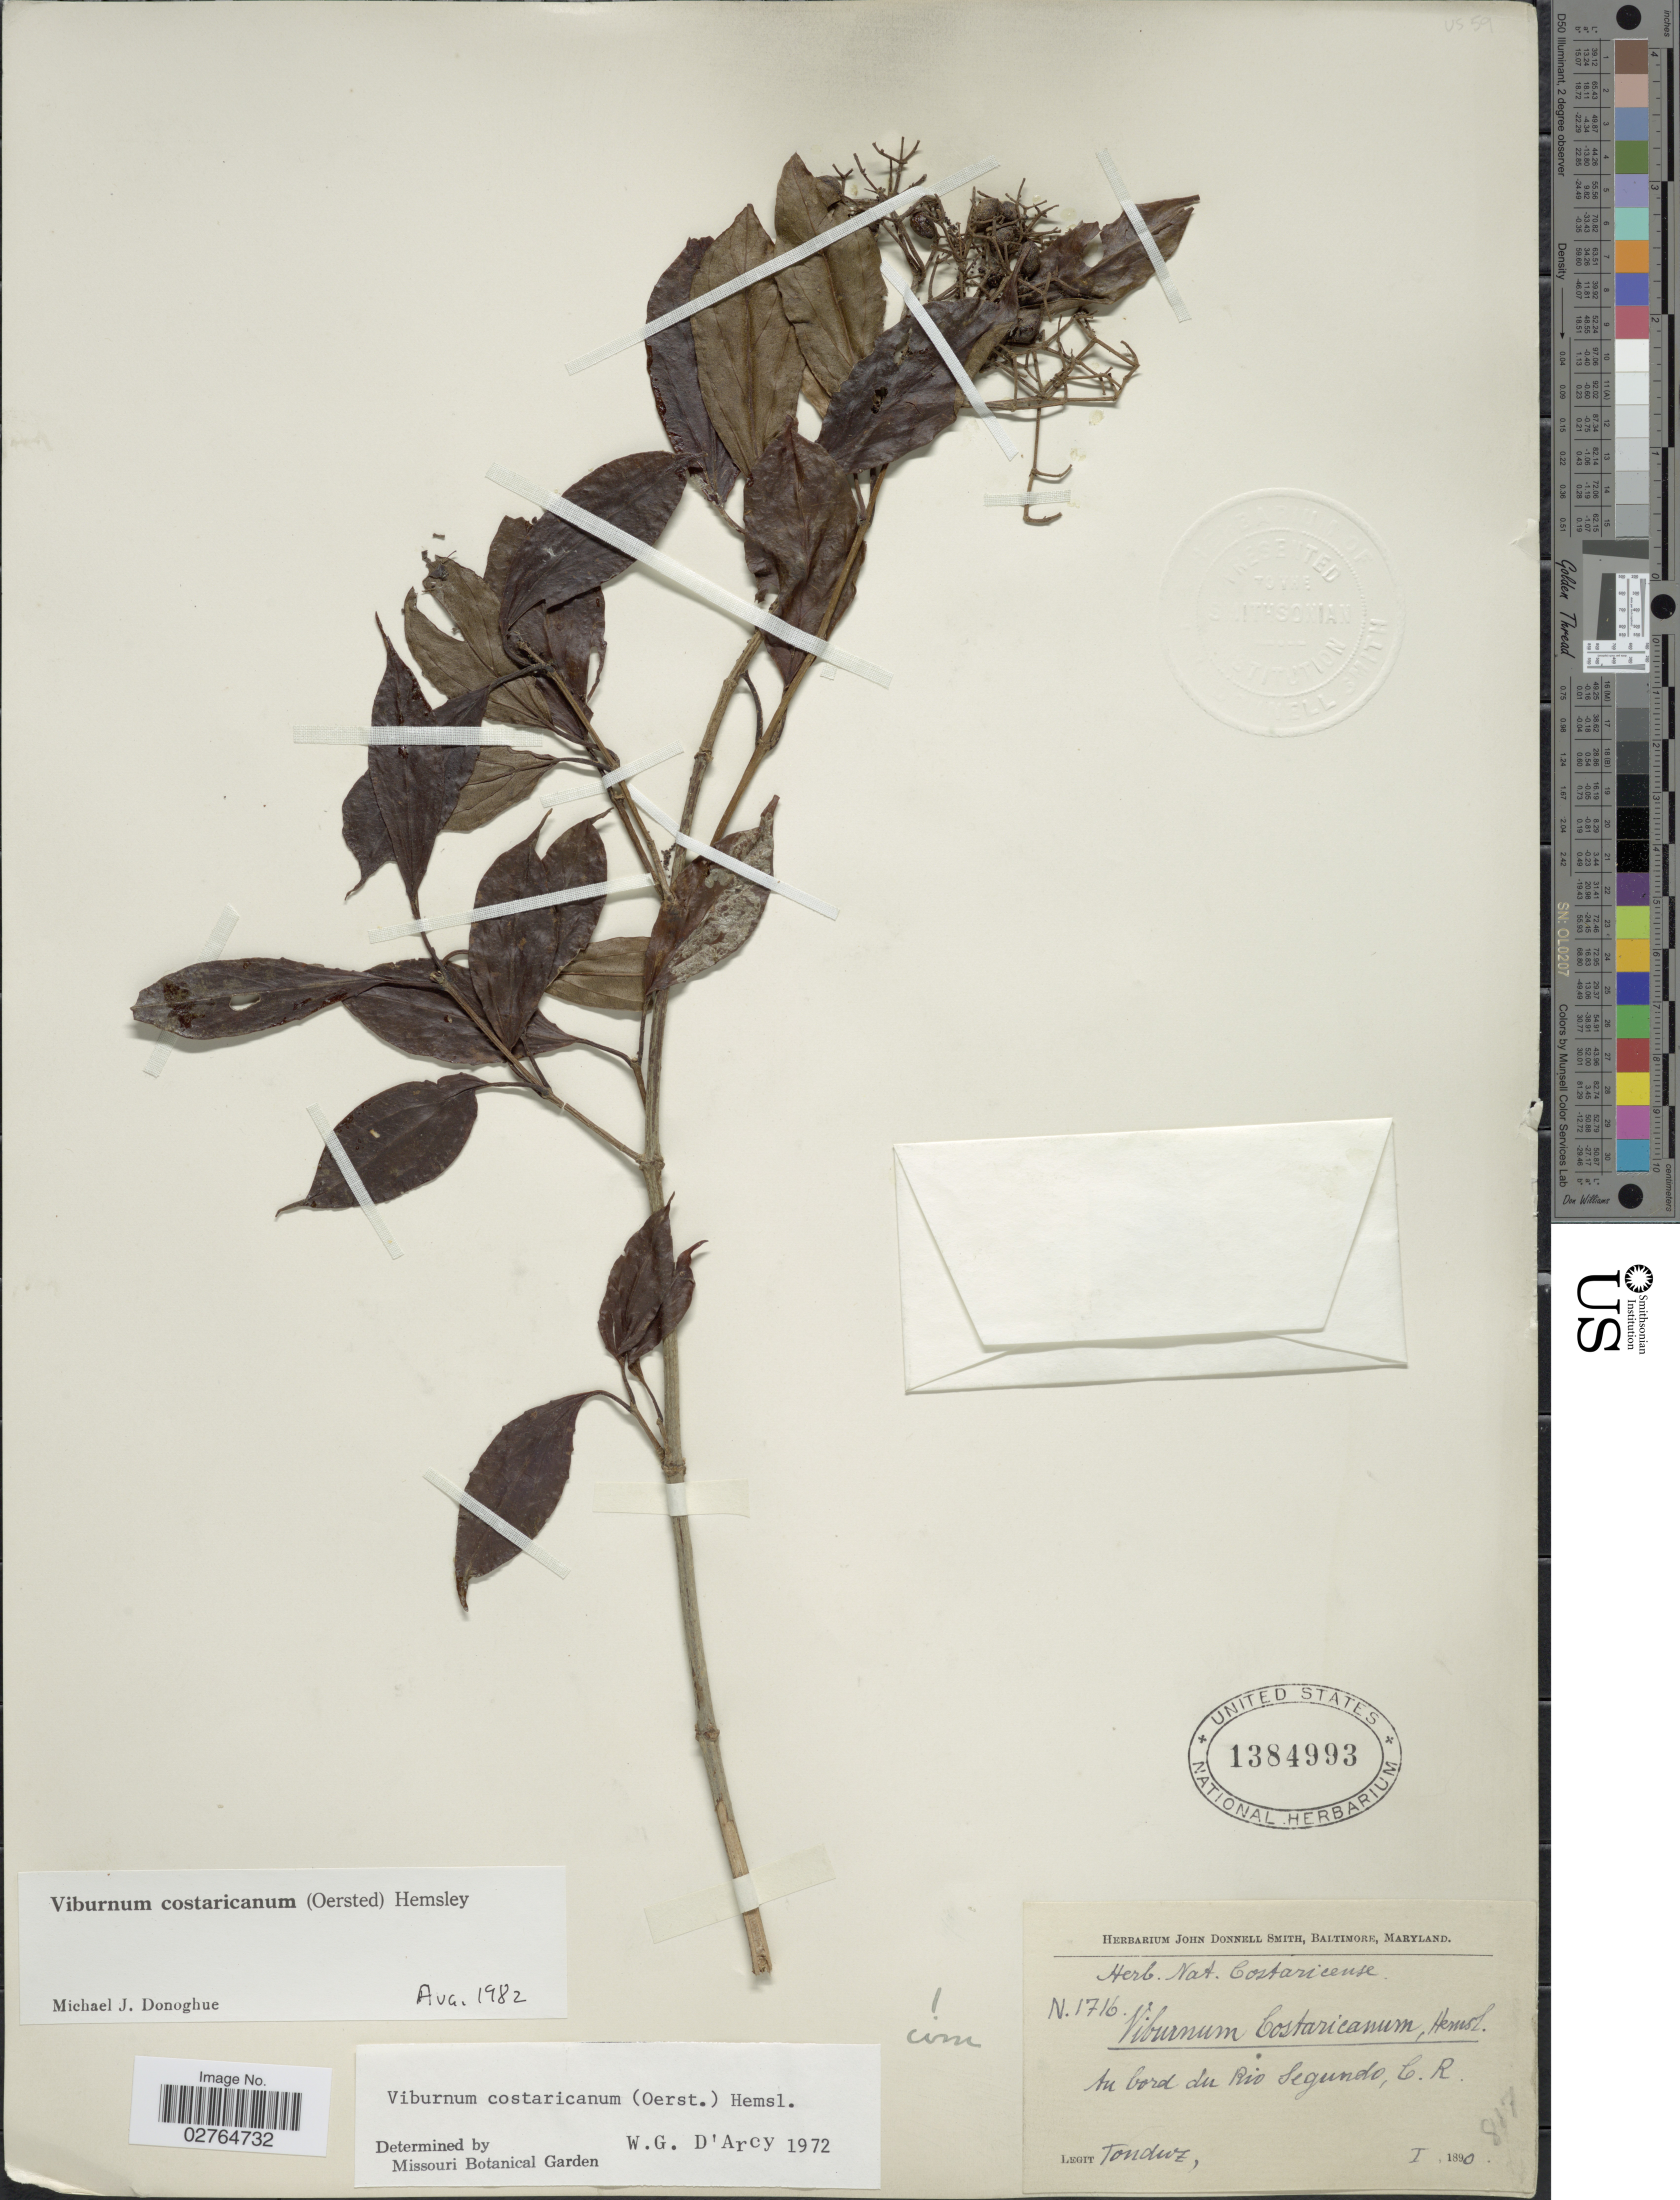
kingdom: Plantae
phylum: Tracheophyta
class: Magnoliopsida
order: Dipsacales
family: Viburnaceae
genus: Viburnum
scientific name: Viburnum costaricanum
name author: (Oerst.) Hemsl.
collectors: A. Tonduz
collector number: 1716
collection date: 1890-01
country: Costa Rica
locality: Au bord du Rio Segundo.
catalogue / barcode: US 1384993